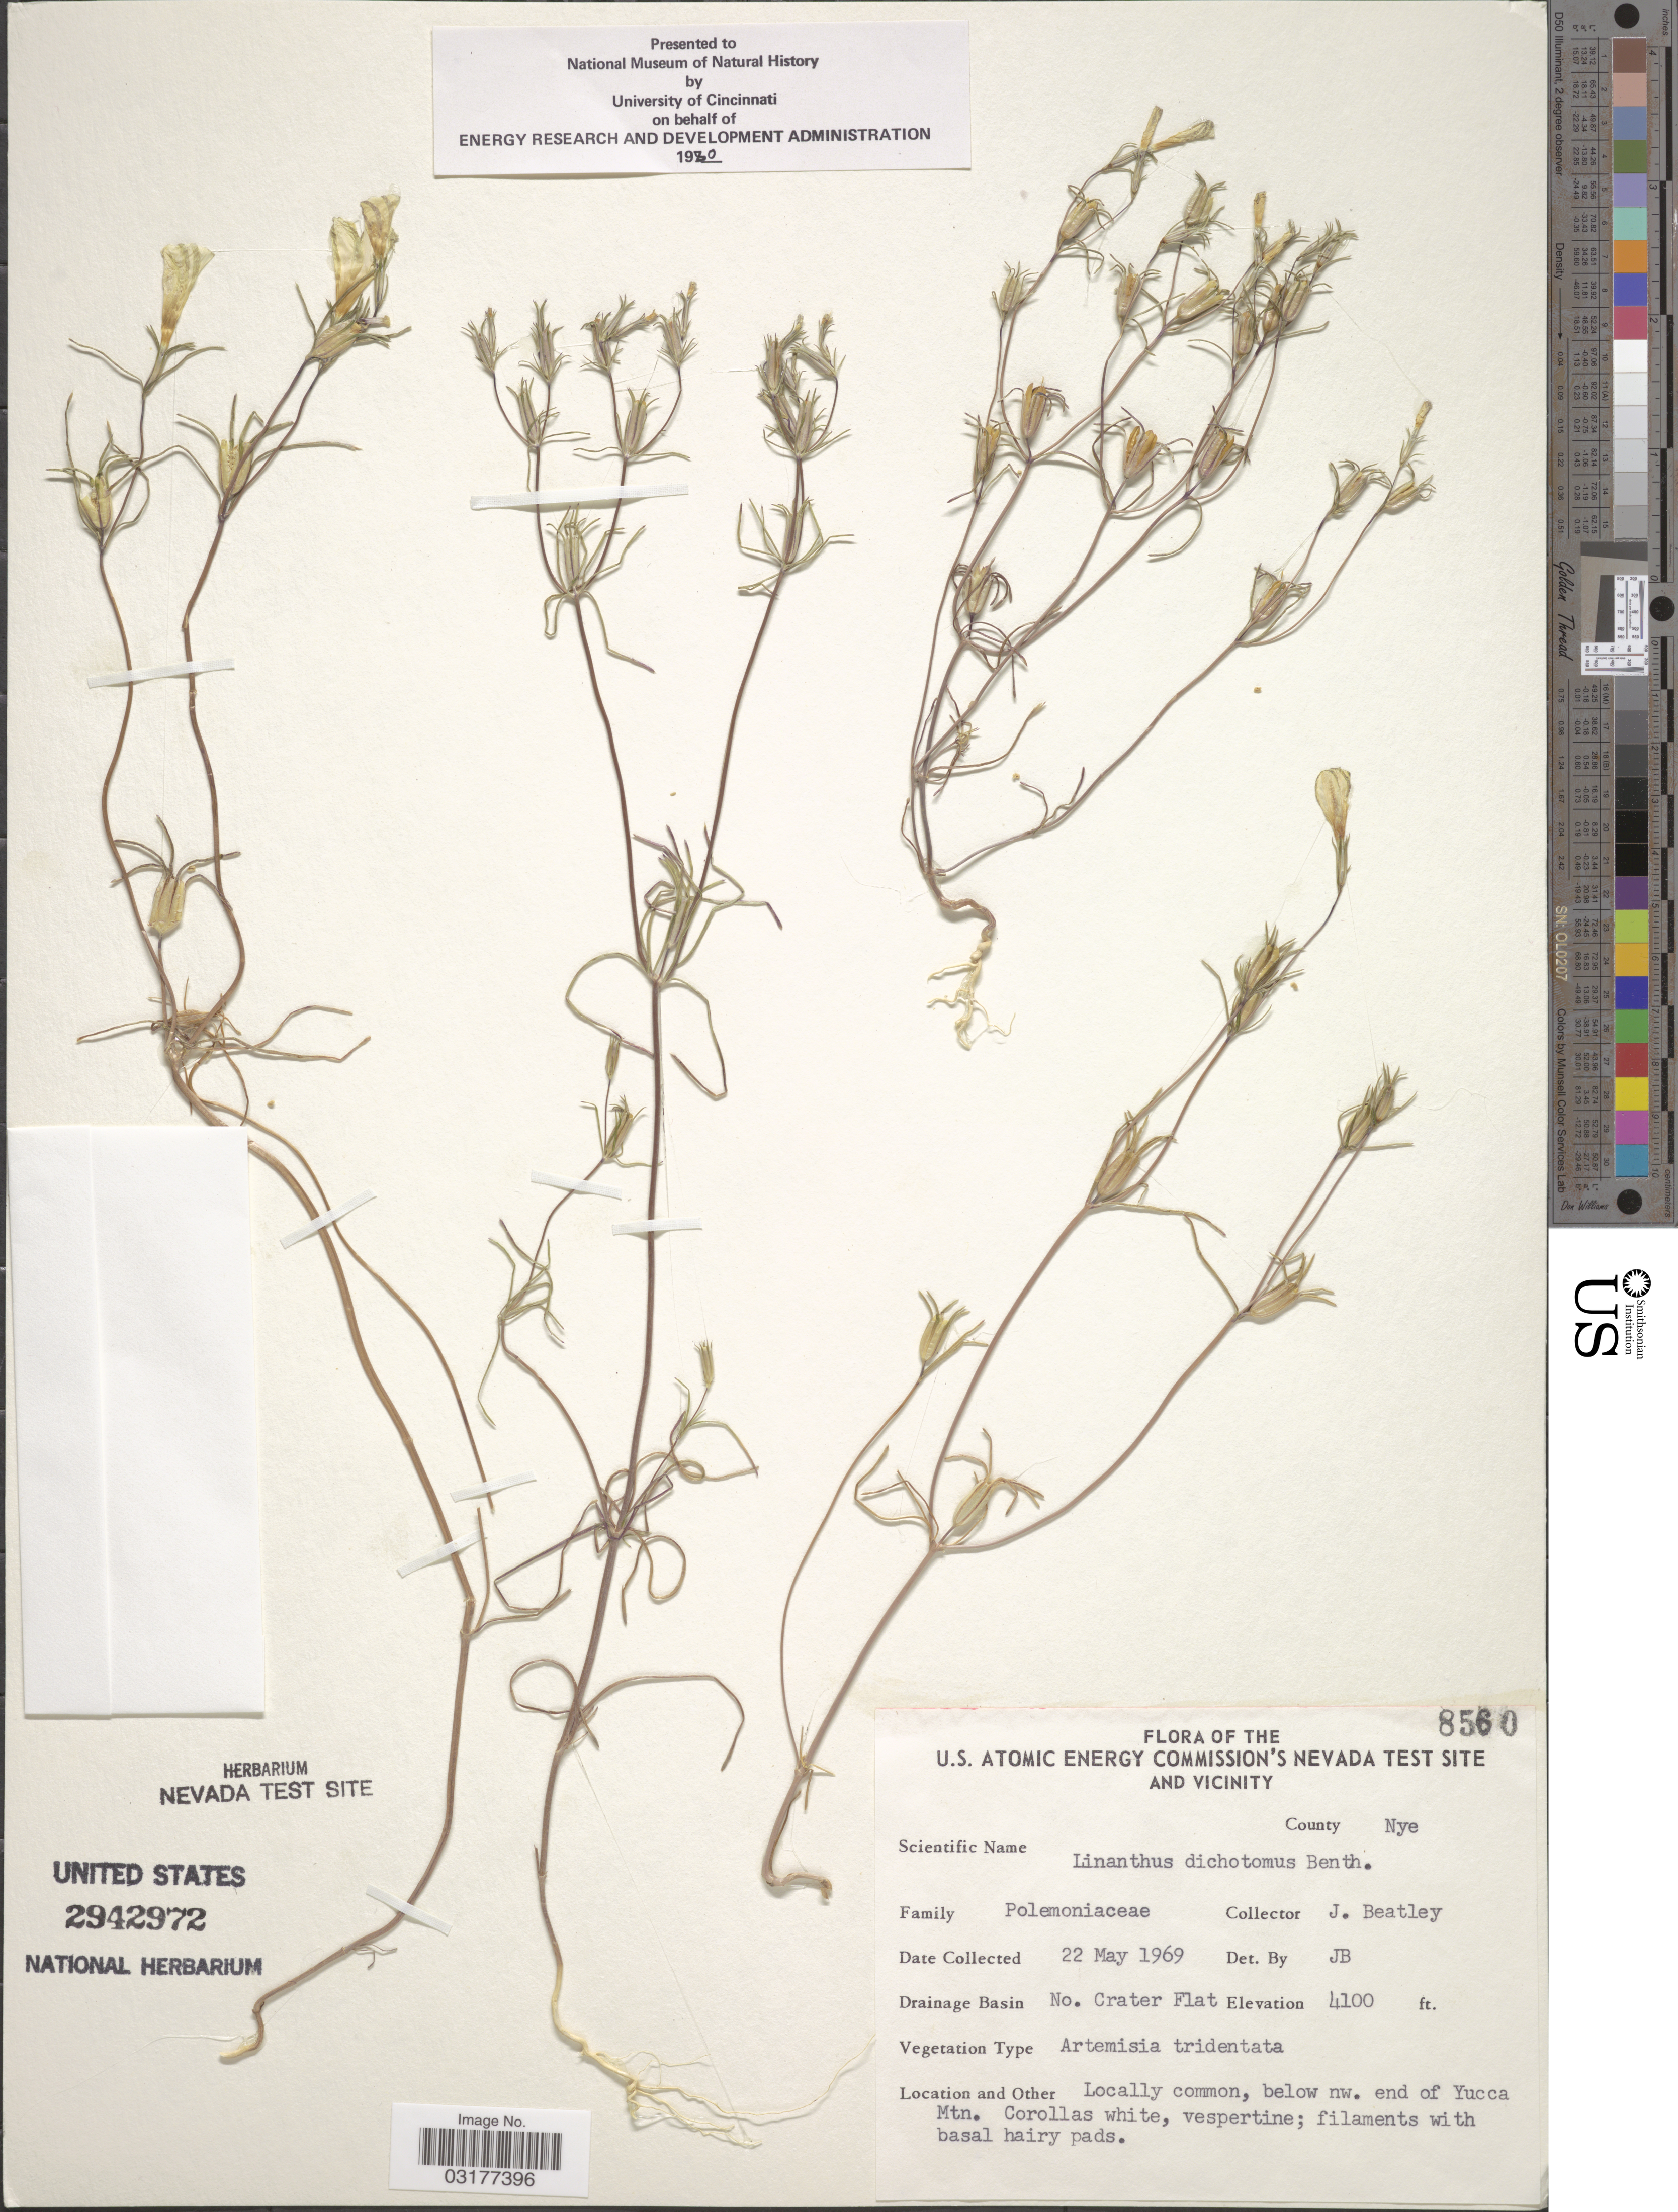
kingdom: Plantae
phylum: Tracheophyta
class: Magnoliopsida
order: Ericales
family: Polemoniaceae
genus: Linanthus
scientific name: Linanthus dichotomus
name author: Benth.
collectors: J. C. Beatley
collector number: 8560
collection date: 1969-05-22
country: United States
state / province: Nevada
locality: The U.S. Atomic Energy Commission's Nevada Test Site and Vicinity. County Nye. Drainage Basin No. Crater, below end of Yucca Mtn.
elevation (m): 1250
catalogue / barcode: US 2942972